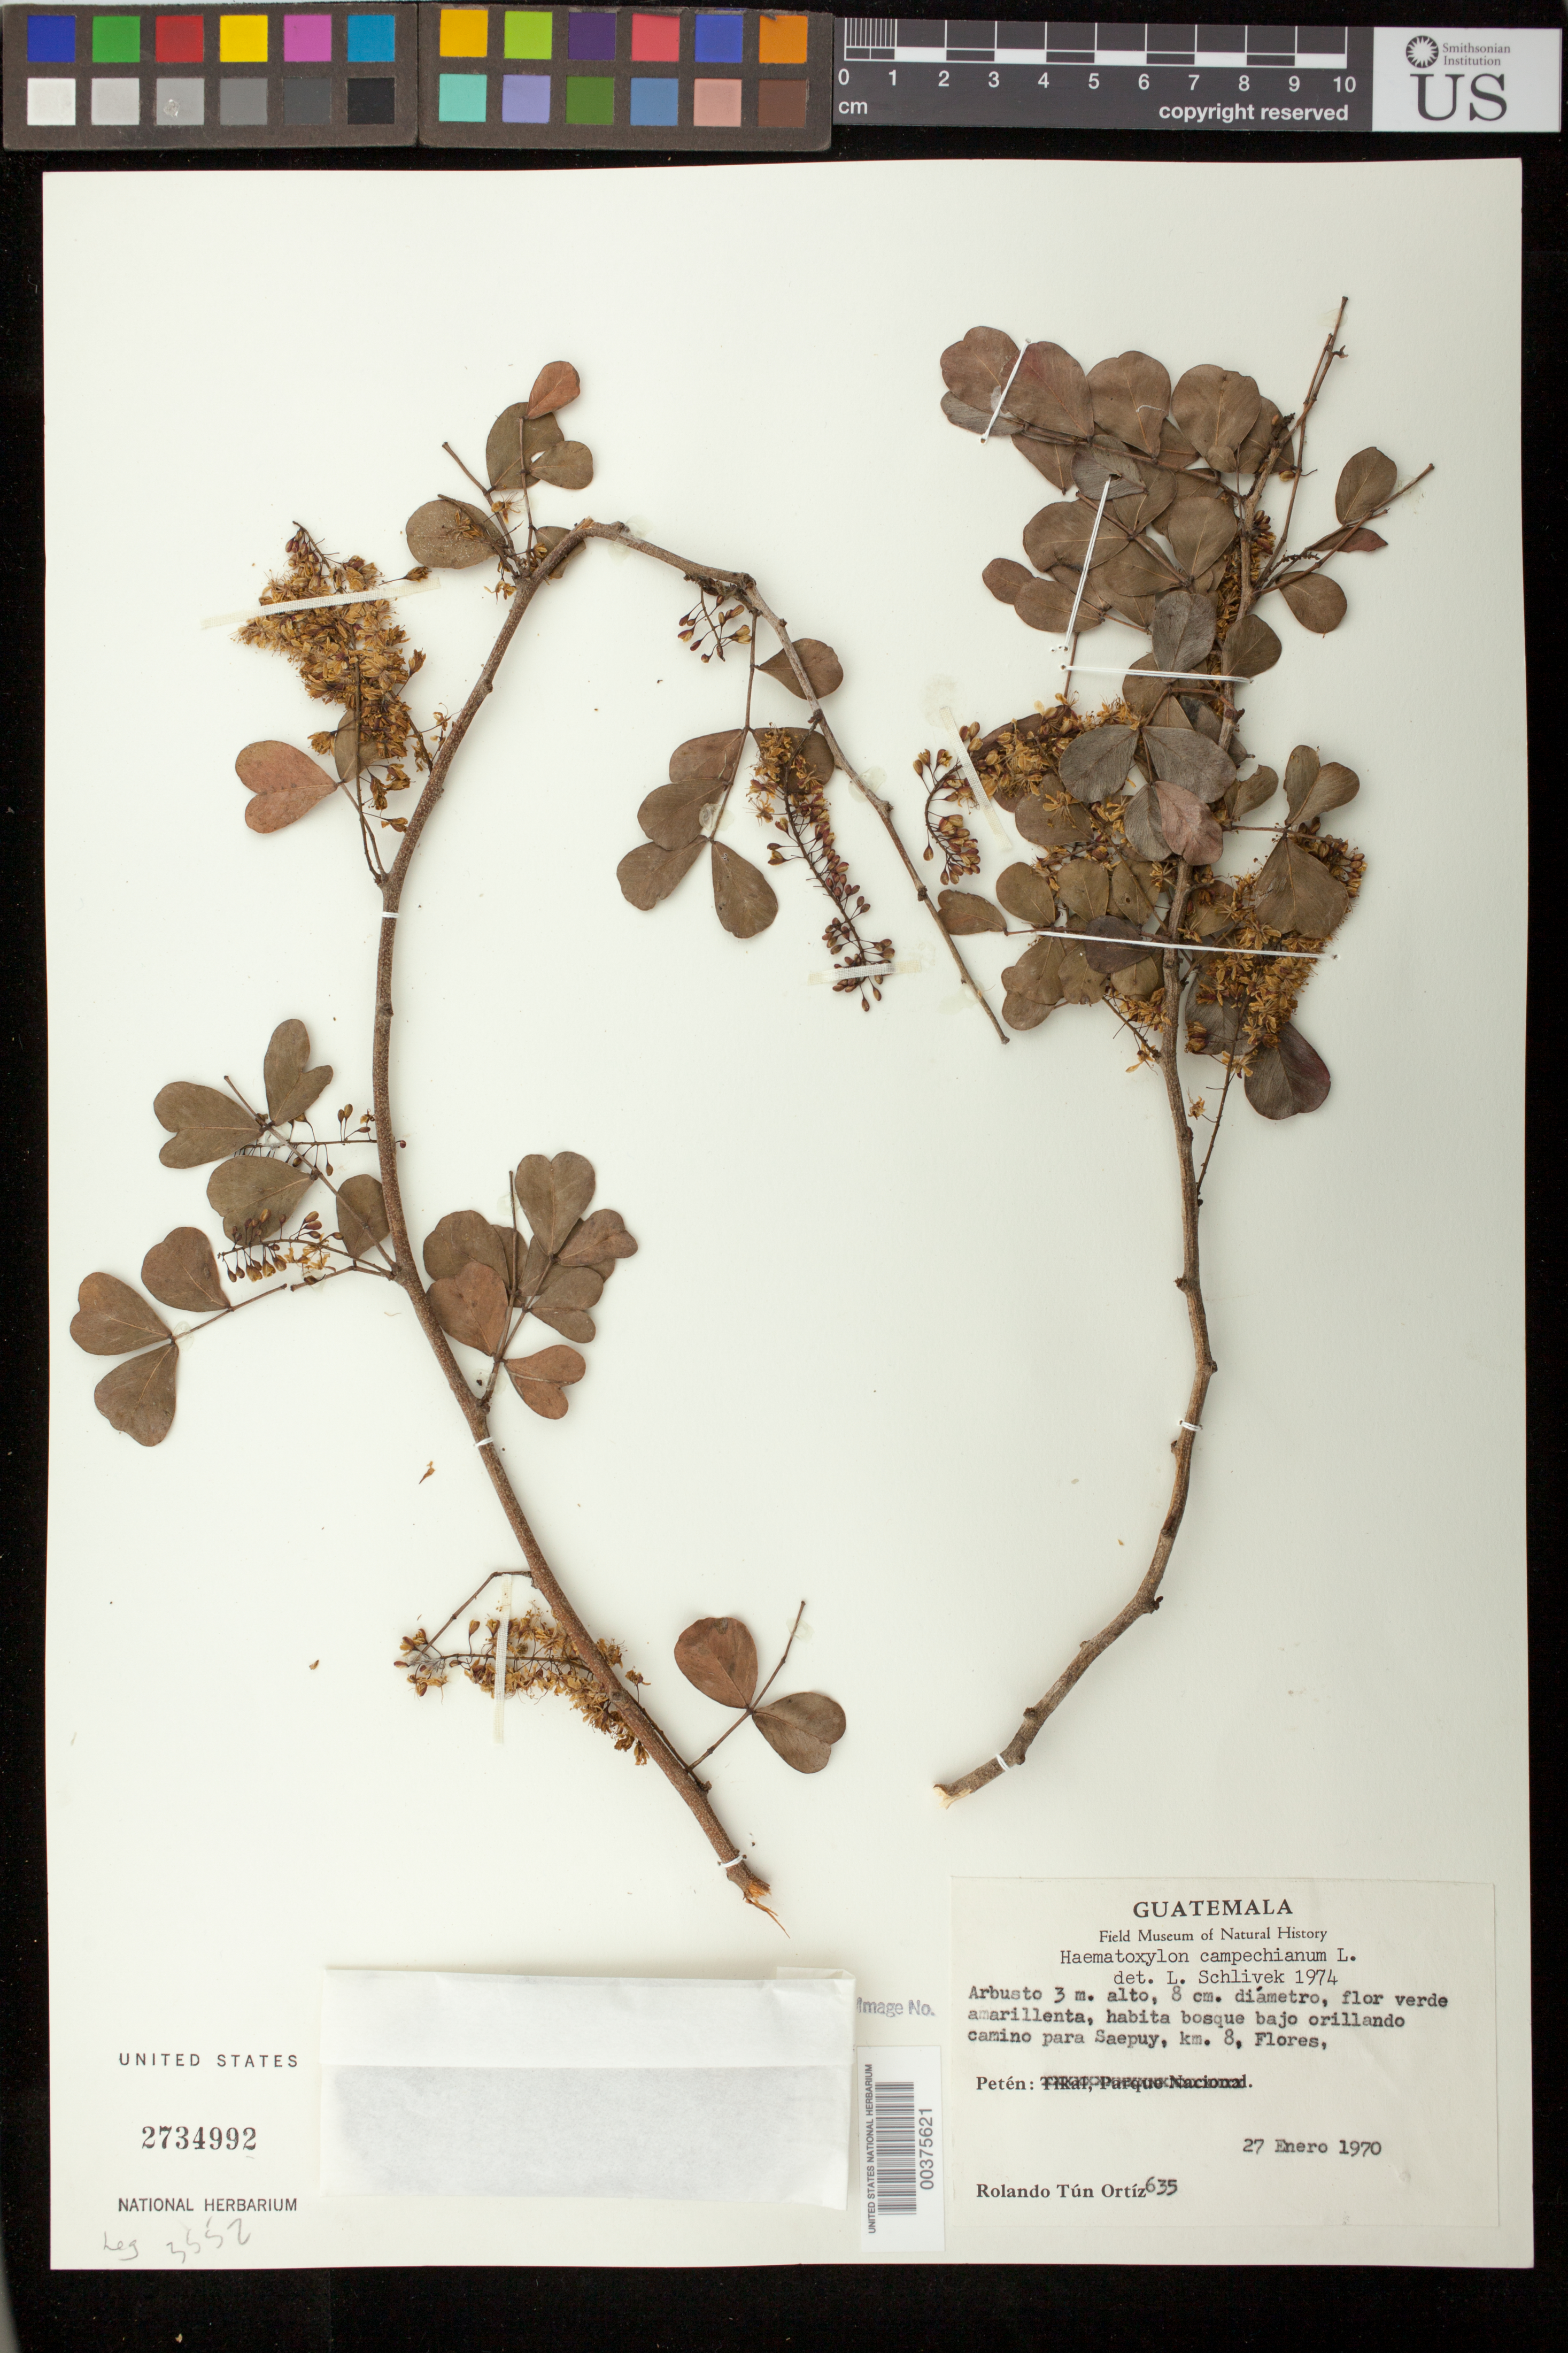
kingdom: Plantae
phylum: Tracheophyta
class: Magnoliopsida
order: Fabales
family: Fabaceae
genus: Haematoxylum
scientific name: Haematoxylum campechianum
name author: L.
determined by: Schlivek, L.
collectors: R. Tún Ortiz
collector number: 635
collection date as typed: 27 Jan 1970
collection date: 1970-01-27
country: Guatemala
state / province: El Petén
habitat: Bosque bajo orillando camino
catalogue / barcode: US 2734992